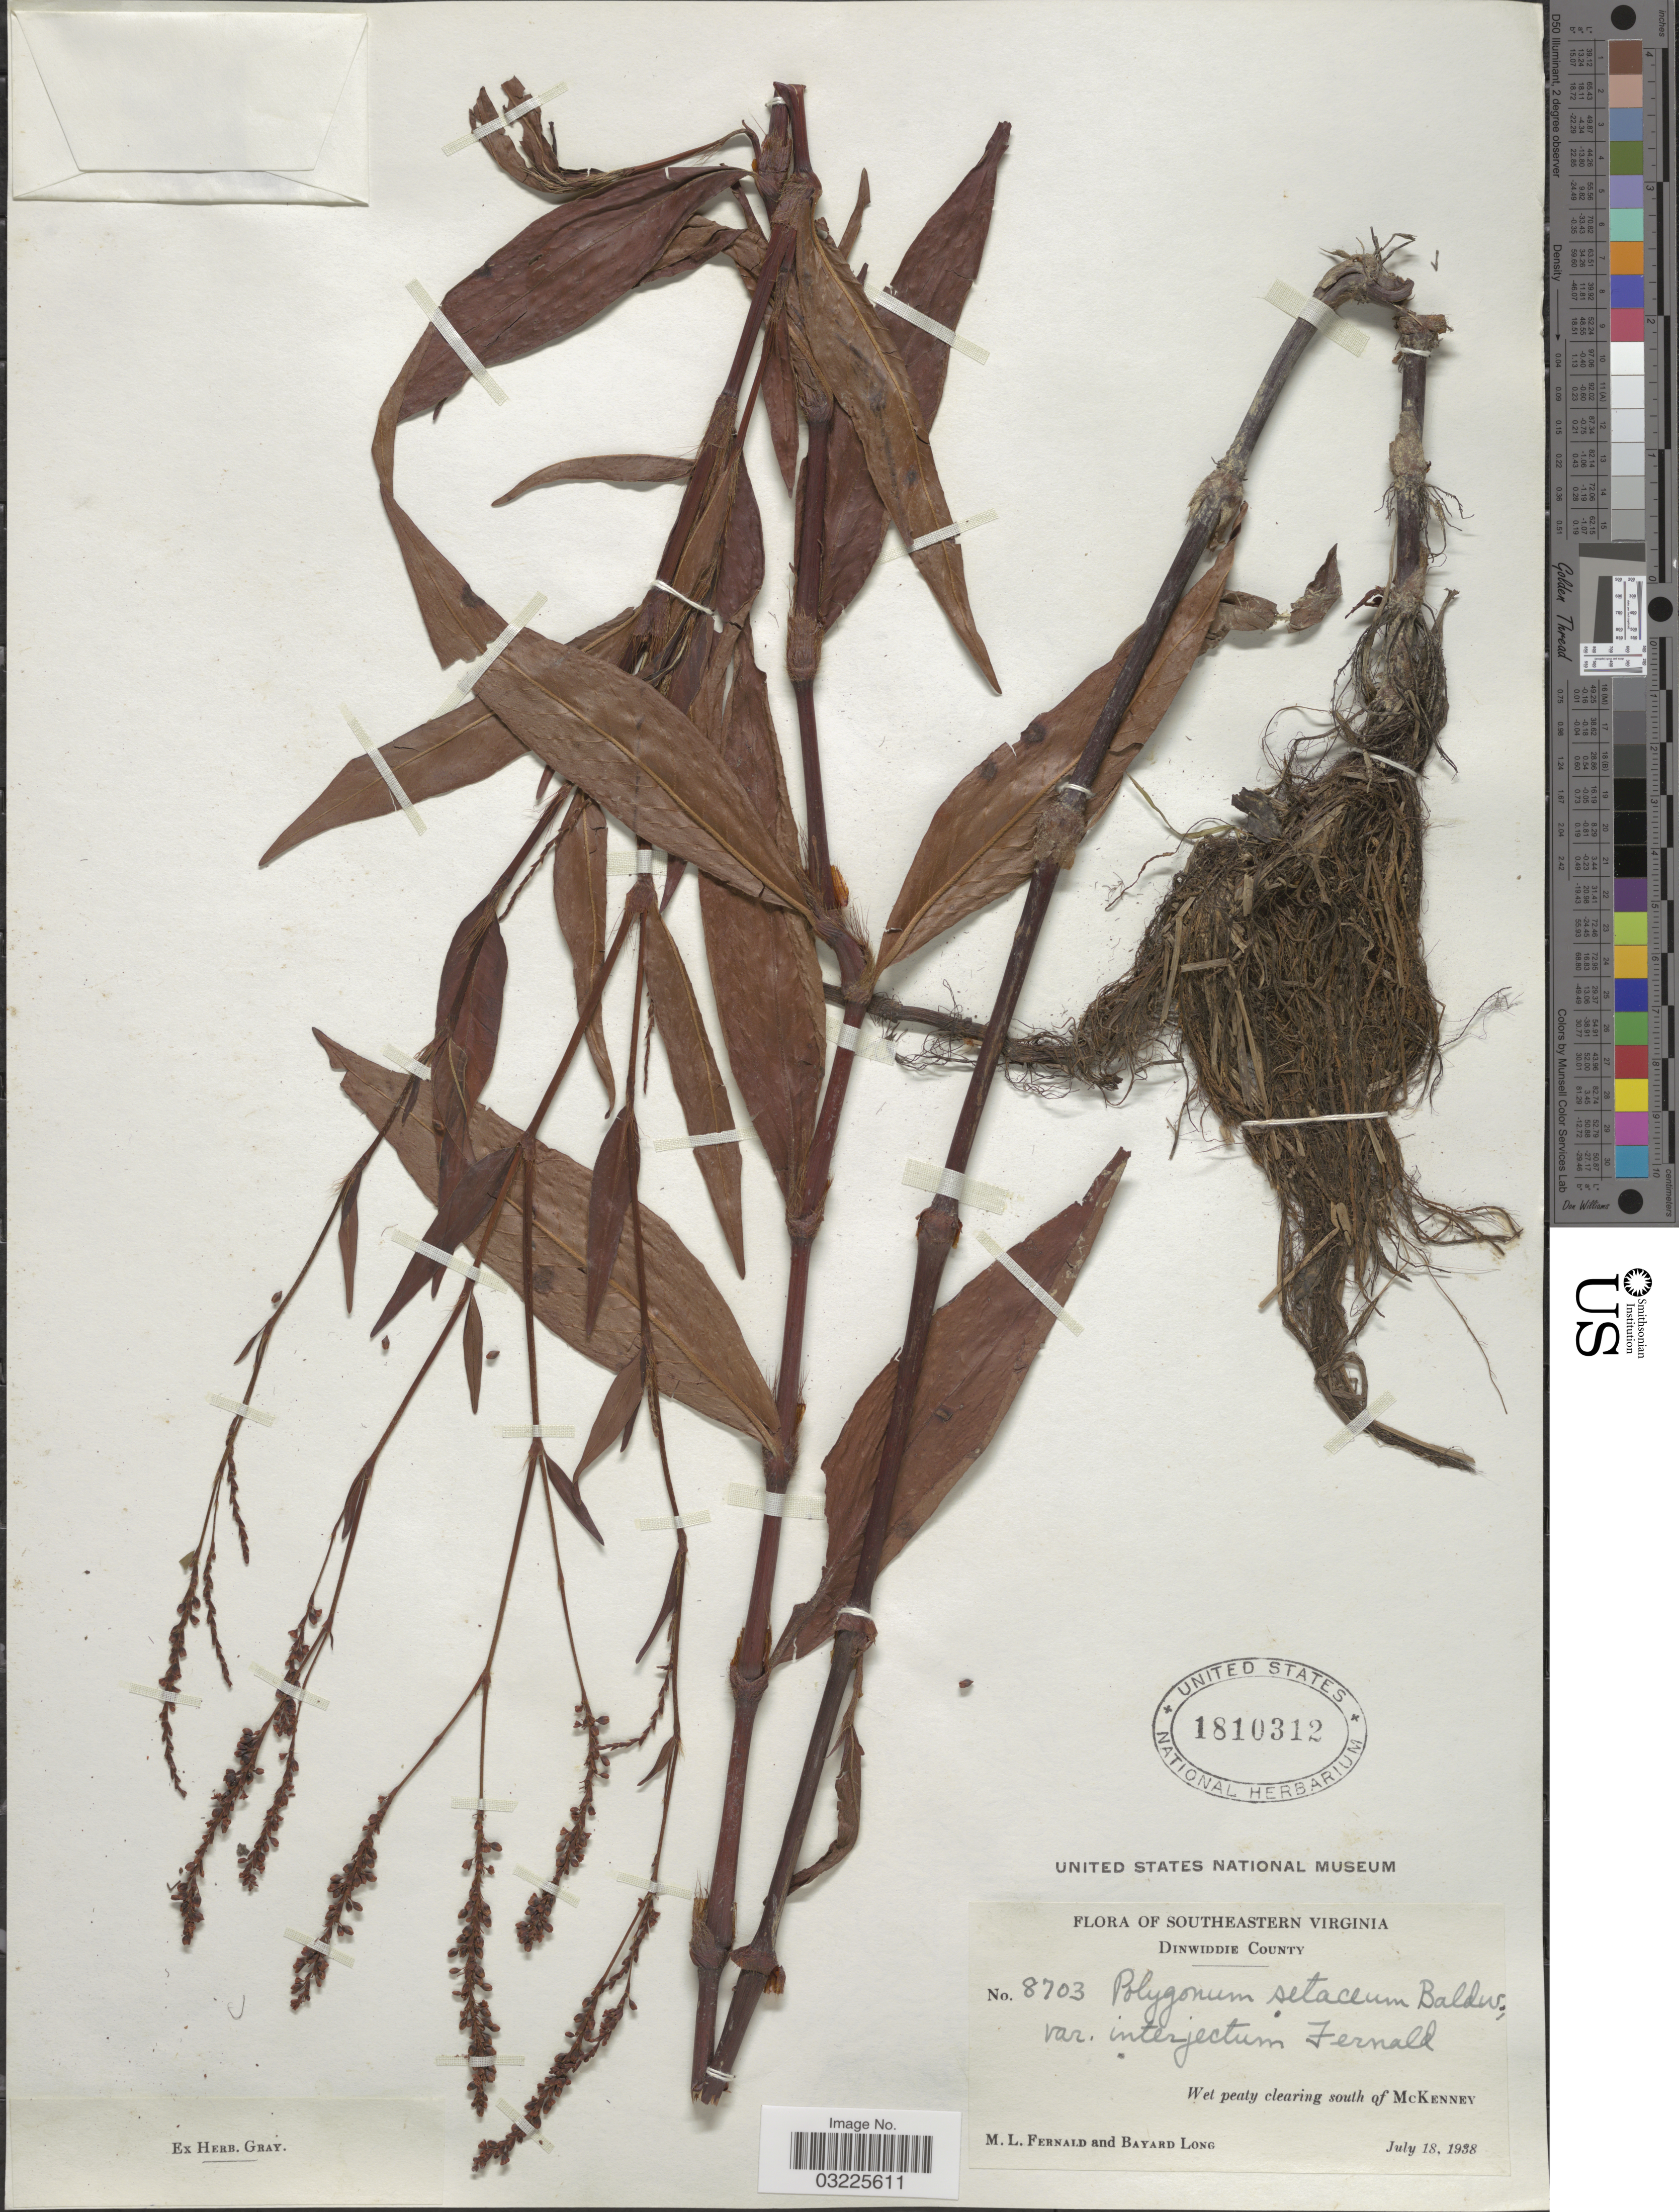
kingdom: Plantae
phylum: Tracheophyta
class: Magnoliopsida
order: Caryophyllales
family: Polygonaceae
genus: Persicaria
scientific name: Persicaria setacea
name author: Small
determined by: Atha, D. E.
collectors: M. L. Fernald & B. Long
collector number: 8703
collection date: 1938-07-18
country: United States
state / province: Virginia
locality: Southeastern Virginia. Wet peaty clearing south of McKenney.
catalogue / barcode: US 1810312